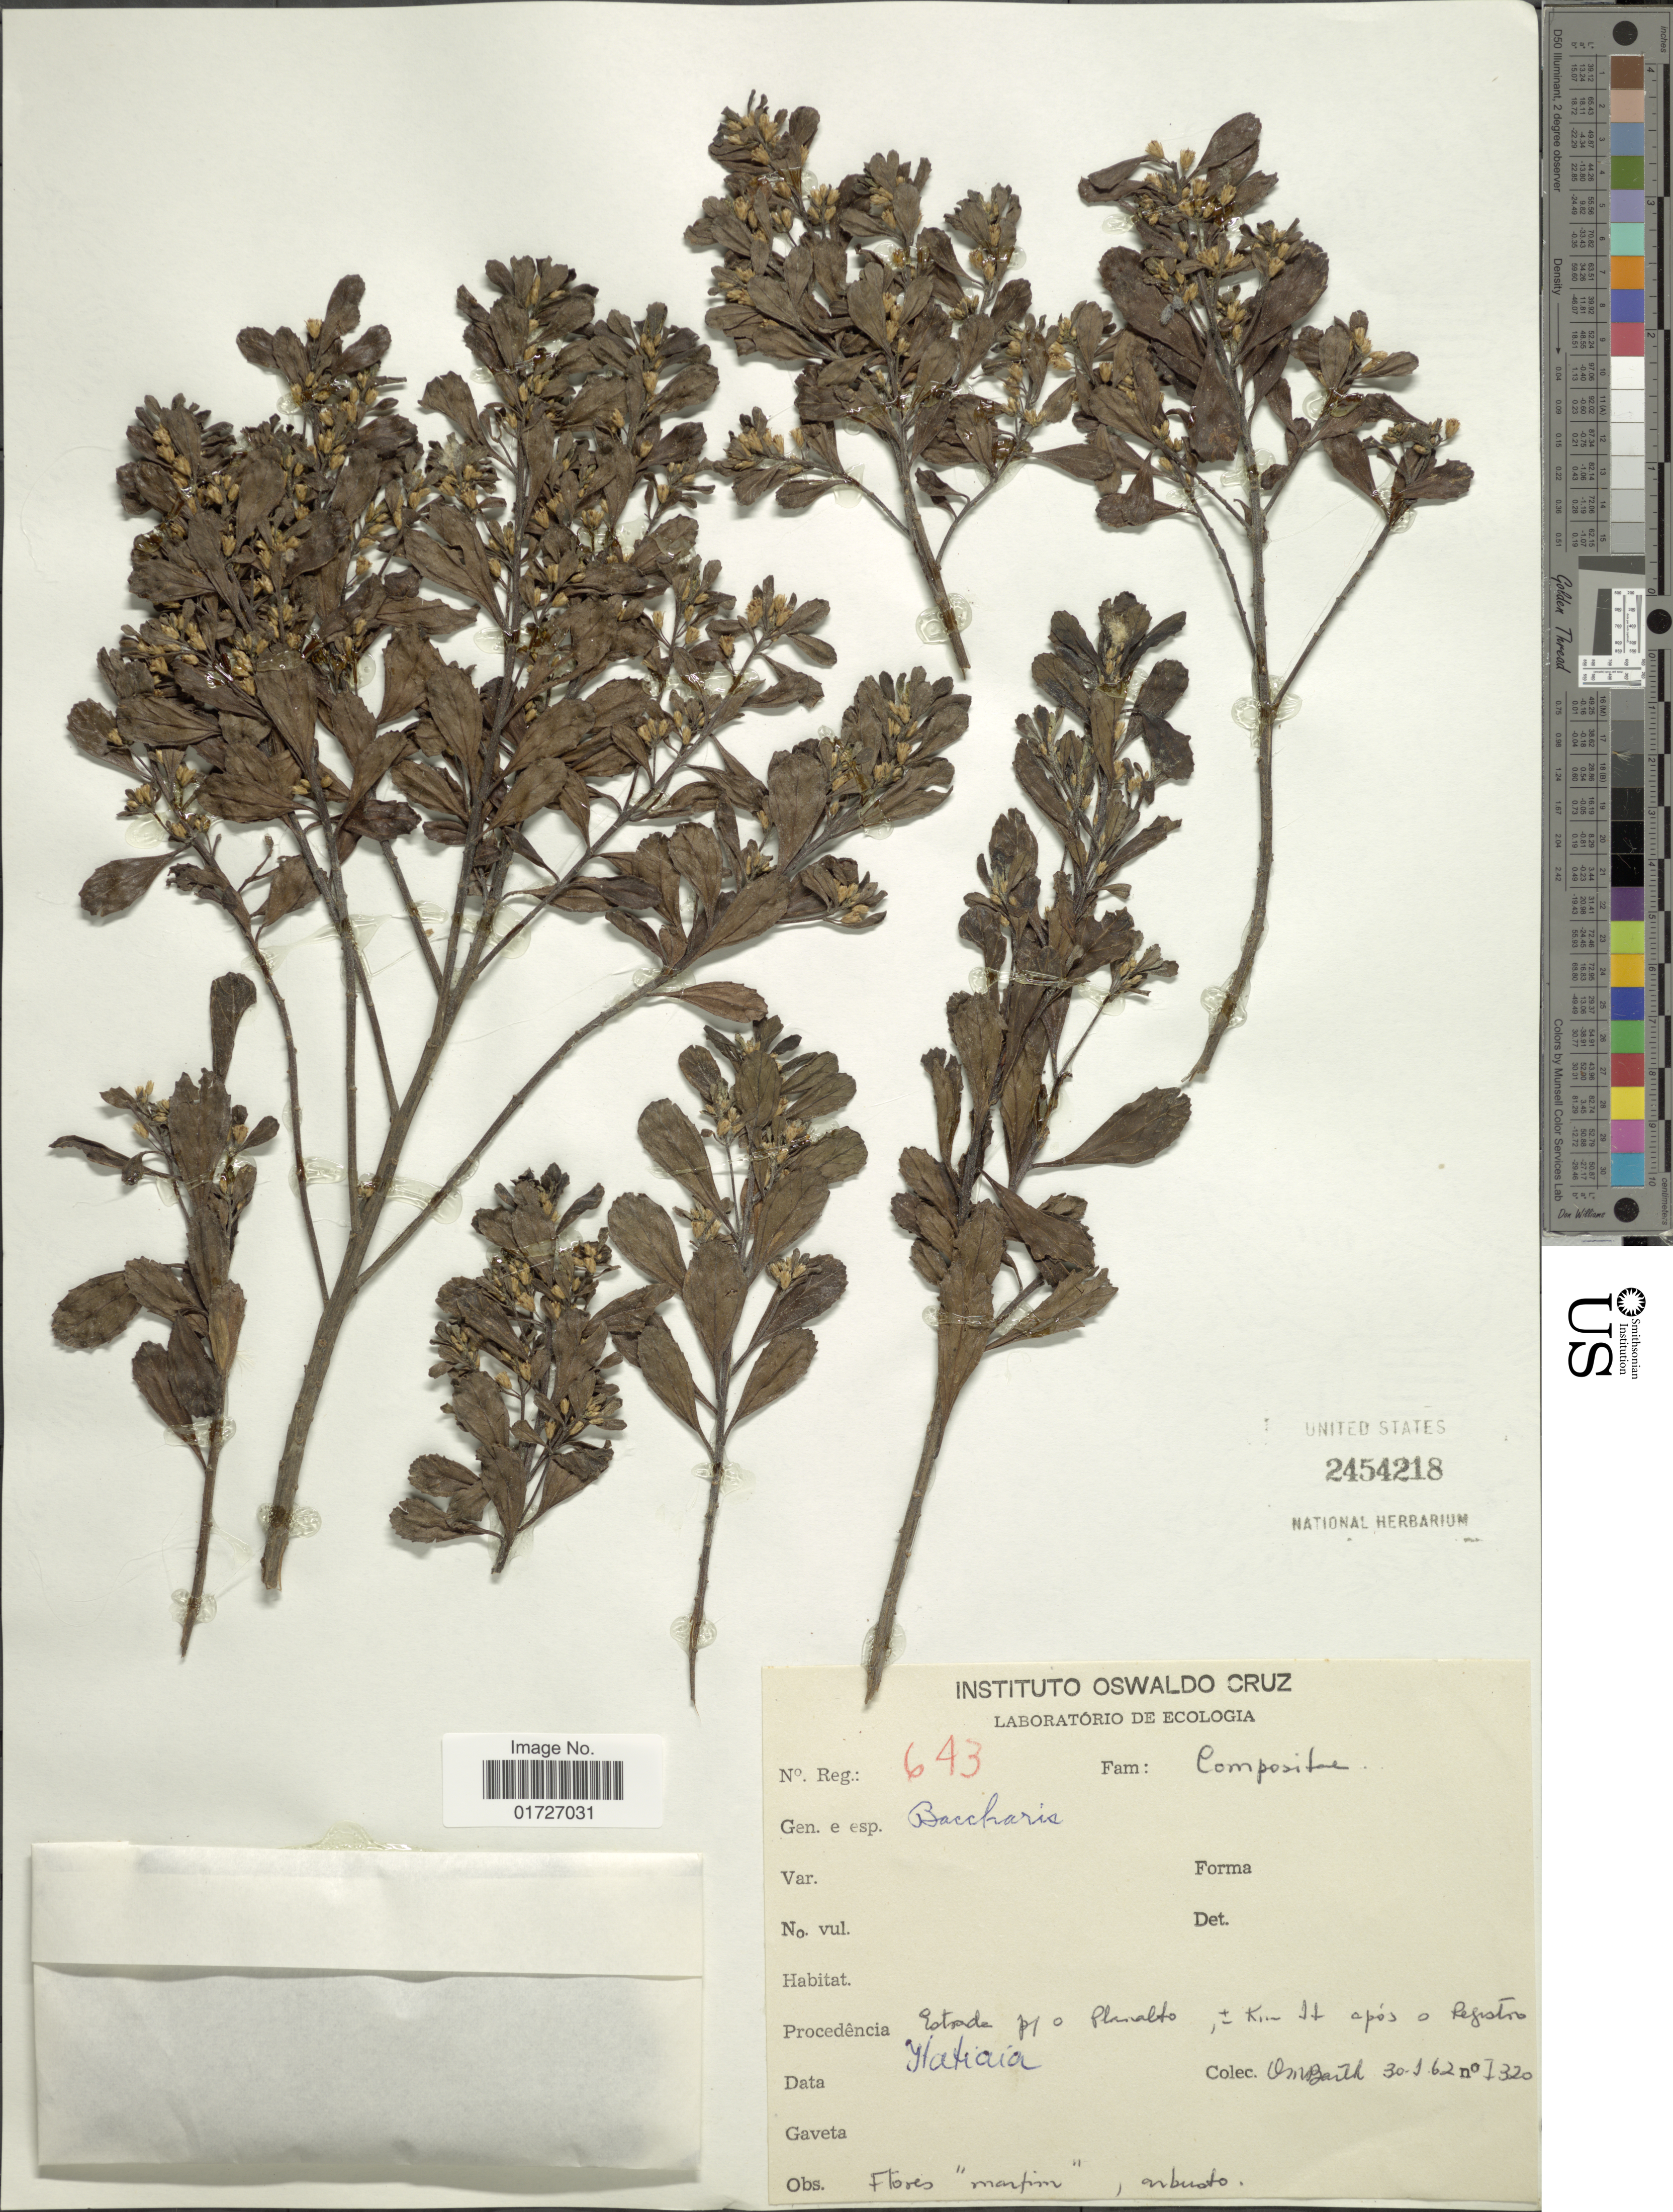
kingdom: Plantae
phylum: Tracheophyta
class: Magnoliopsida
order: Asterales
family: Asteraceae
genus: Baccharis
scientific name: Baccharis sp.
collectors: O. Barth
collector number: I320*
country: Bolivia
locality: Estado pj o Planalto, ± km 21 apos o Registro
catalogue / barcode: US 2454218